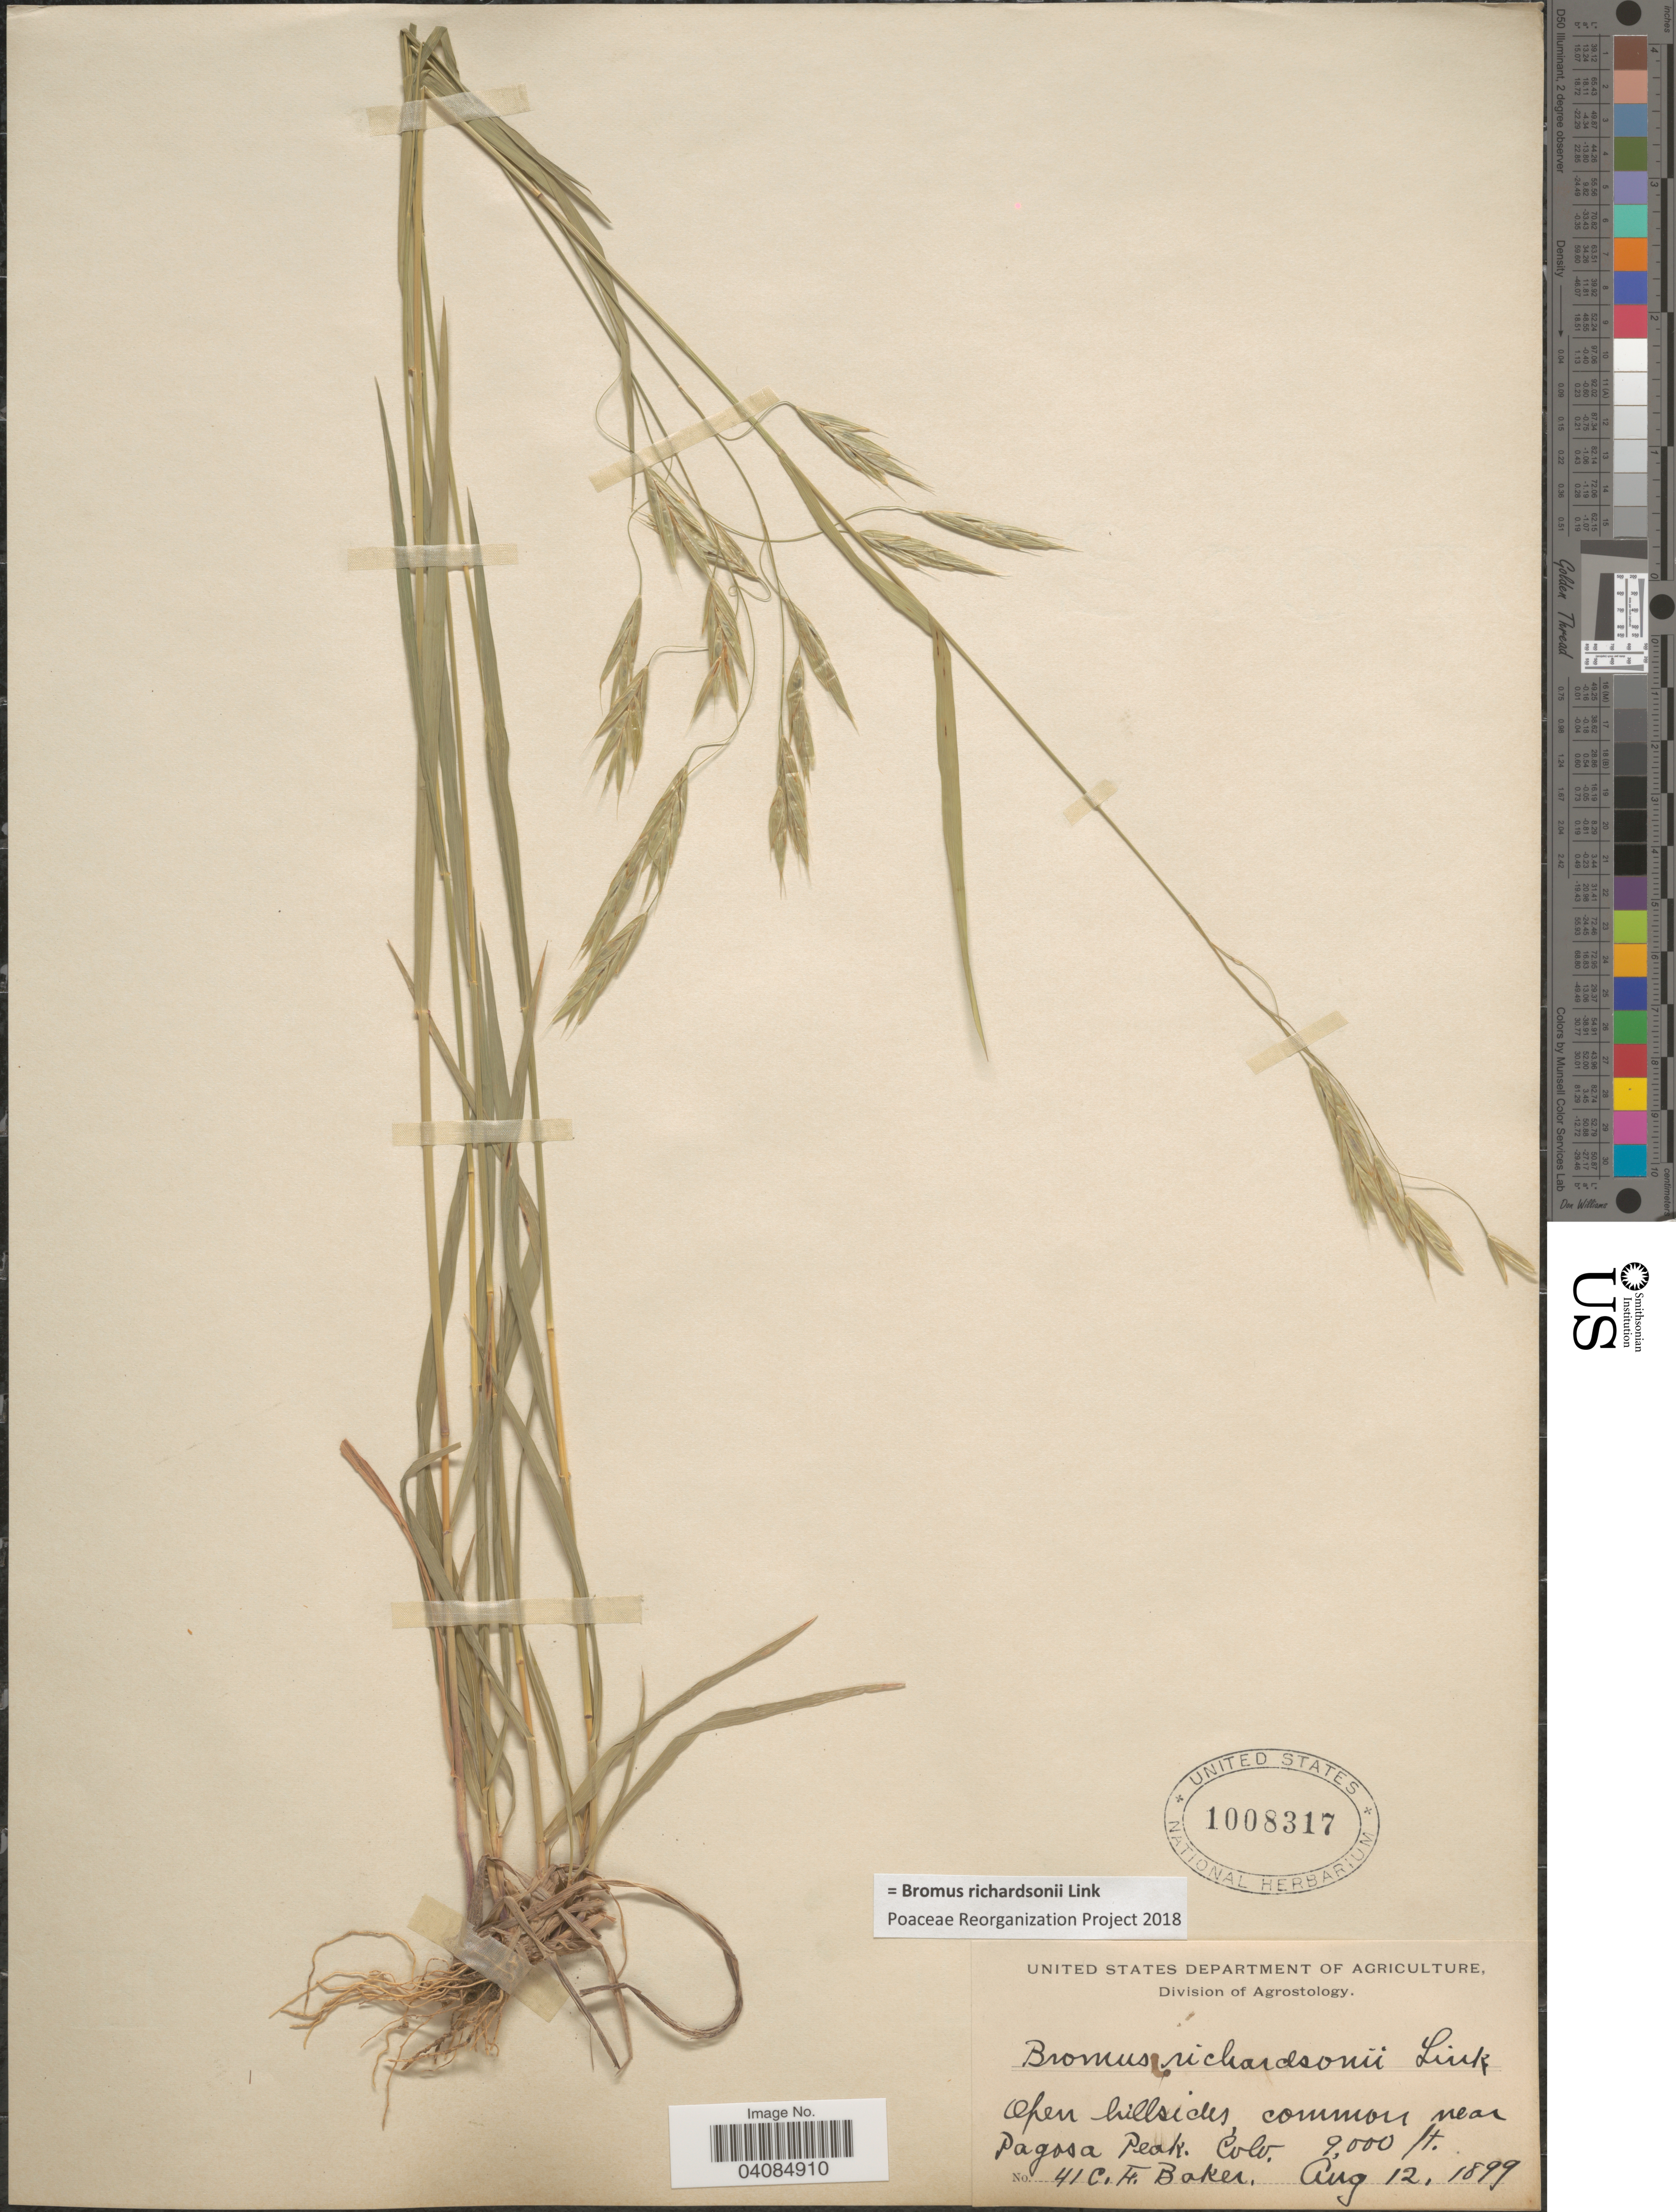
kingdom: Plantae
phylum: Tracheophyta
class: Liliopsida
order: Poales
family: Poaceae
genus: Bromus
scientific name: Bromus racemosus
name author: L.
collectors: C. F. Baker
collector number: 41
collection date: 1899-08-12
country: United States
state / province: Colorado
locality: Open hillsides, common near Pagosa Peak.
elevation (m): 2743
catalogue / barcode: US 1008317